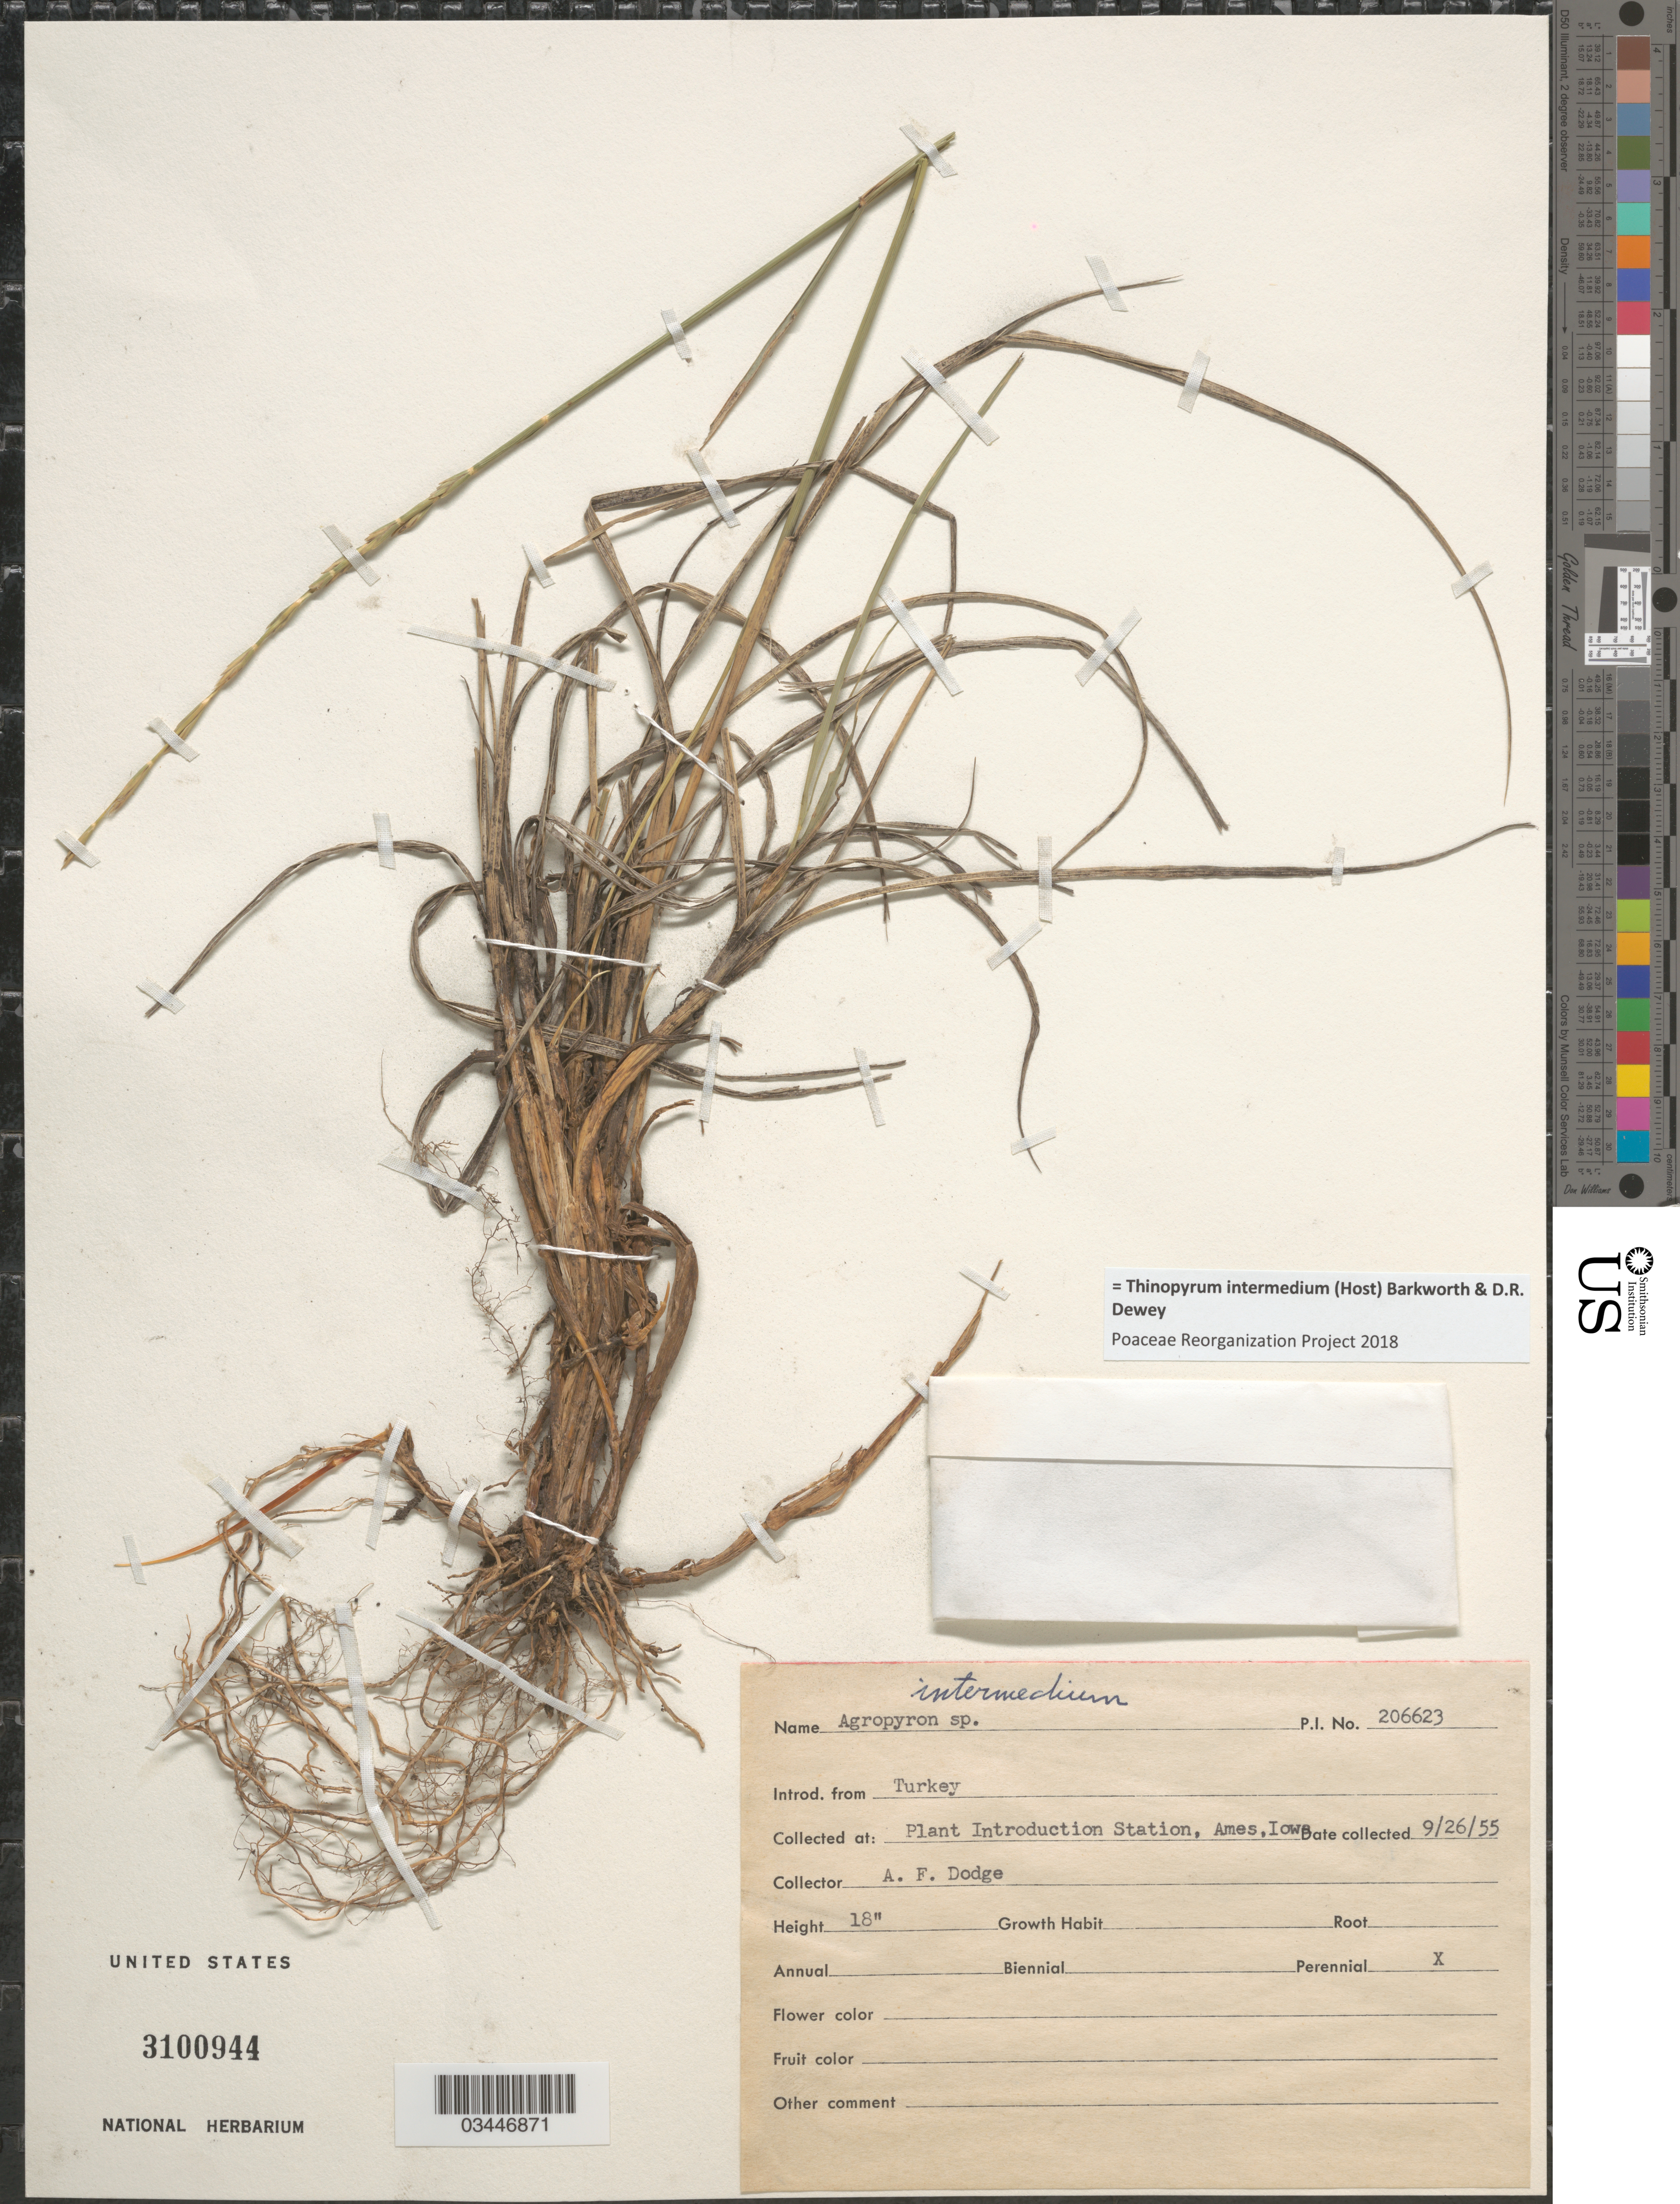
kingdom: Plantae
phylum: Tracheophyta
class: Liliopsida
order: Poales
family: Poaceae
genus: Aegilops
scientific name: Aegilops sp.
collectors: A. Dodge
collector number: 206623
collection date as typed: Transcribed d/m/y: 26/9/55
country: United States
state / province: Iowa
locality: Plant Introduction Station, Ames.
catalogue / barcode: US 3100944